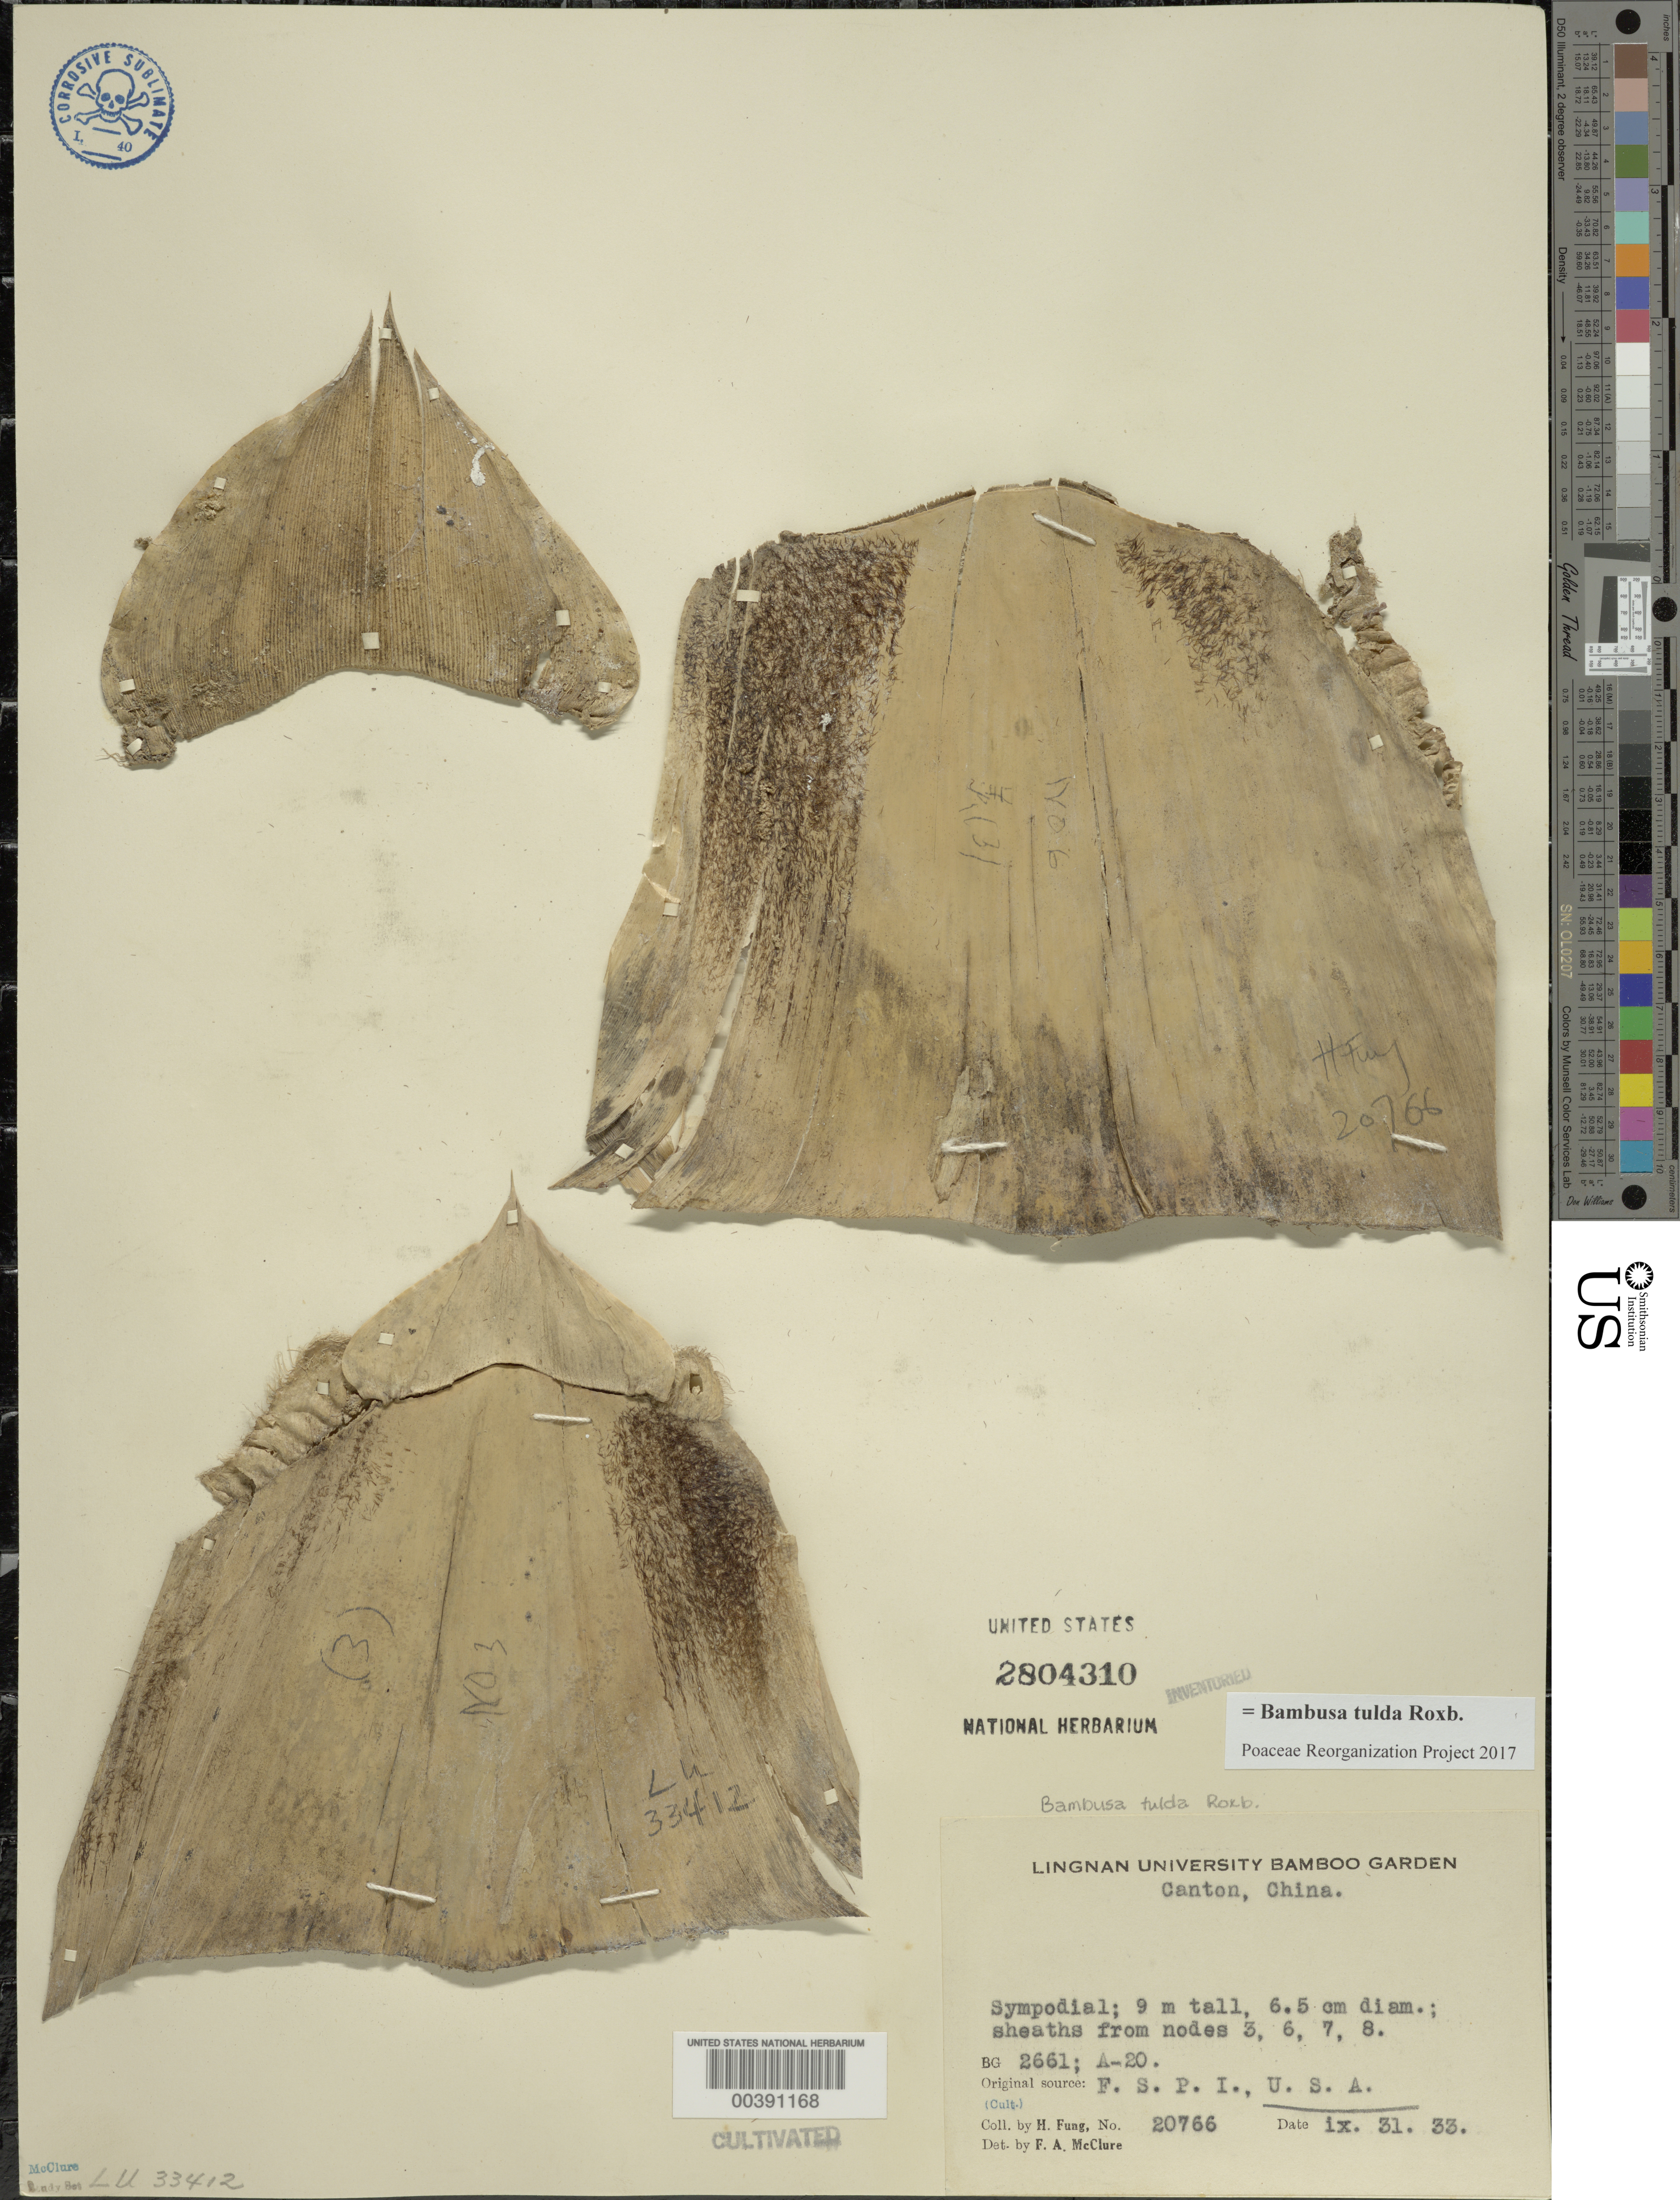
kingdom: Plantae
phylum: Tracheophyta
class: Liliopsida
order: Poales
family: Poaceae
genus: Bambusa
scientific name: Bambusa tulda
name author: Roxb.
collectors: H. L. Fung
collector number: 20766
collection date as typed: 30 Sep 1933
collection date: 1933-09-30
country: China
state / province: Guangdong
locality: Lingnan University Bamboo Garden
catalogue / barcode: US 2804310